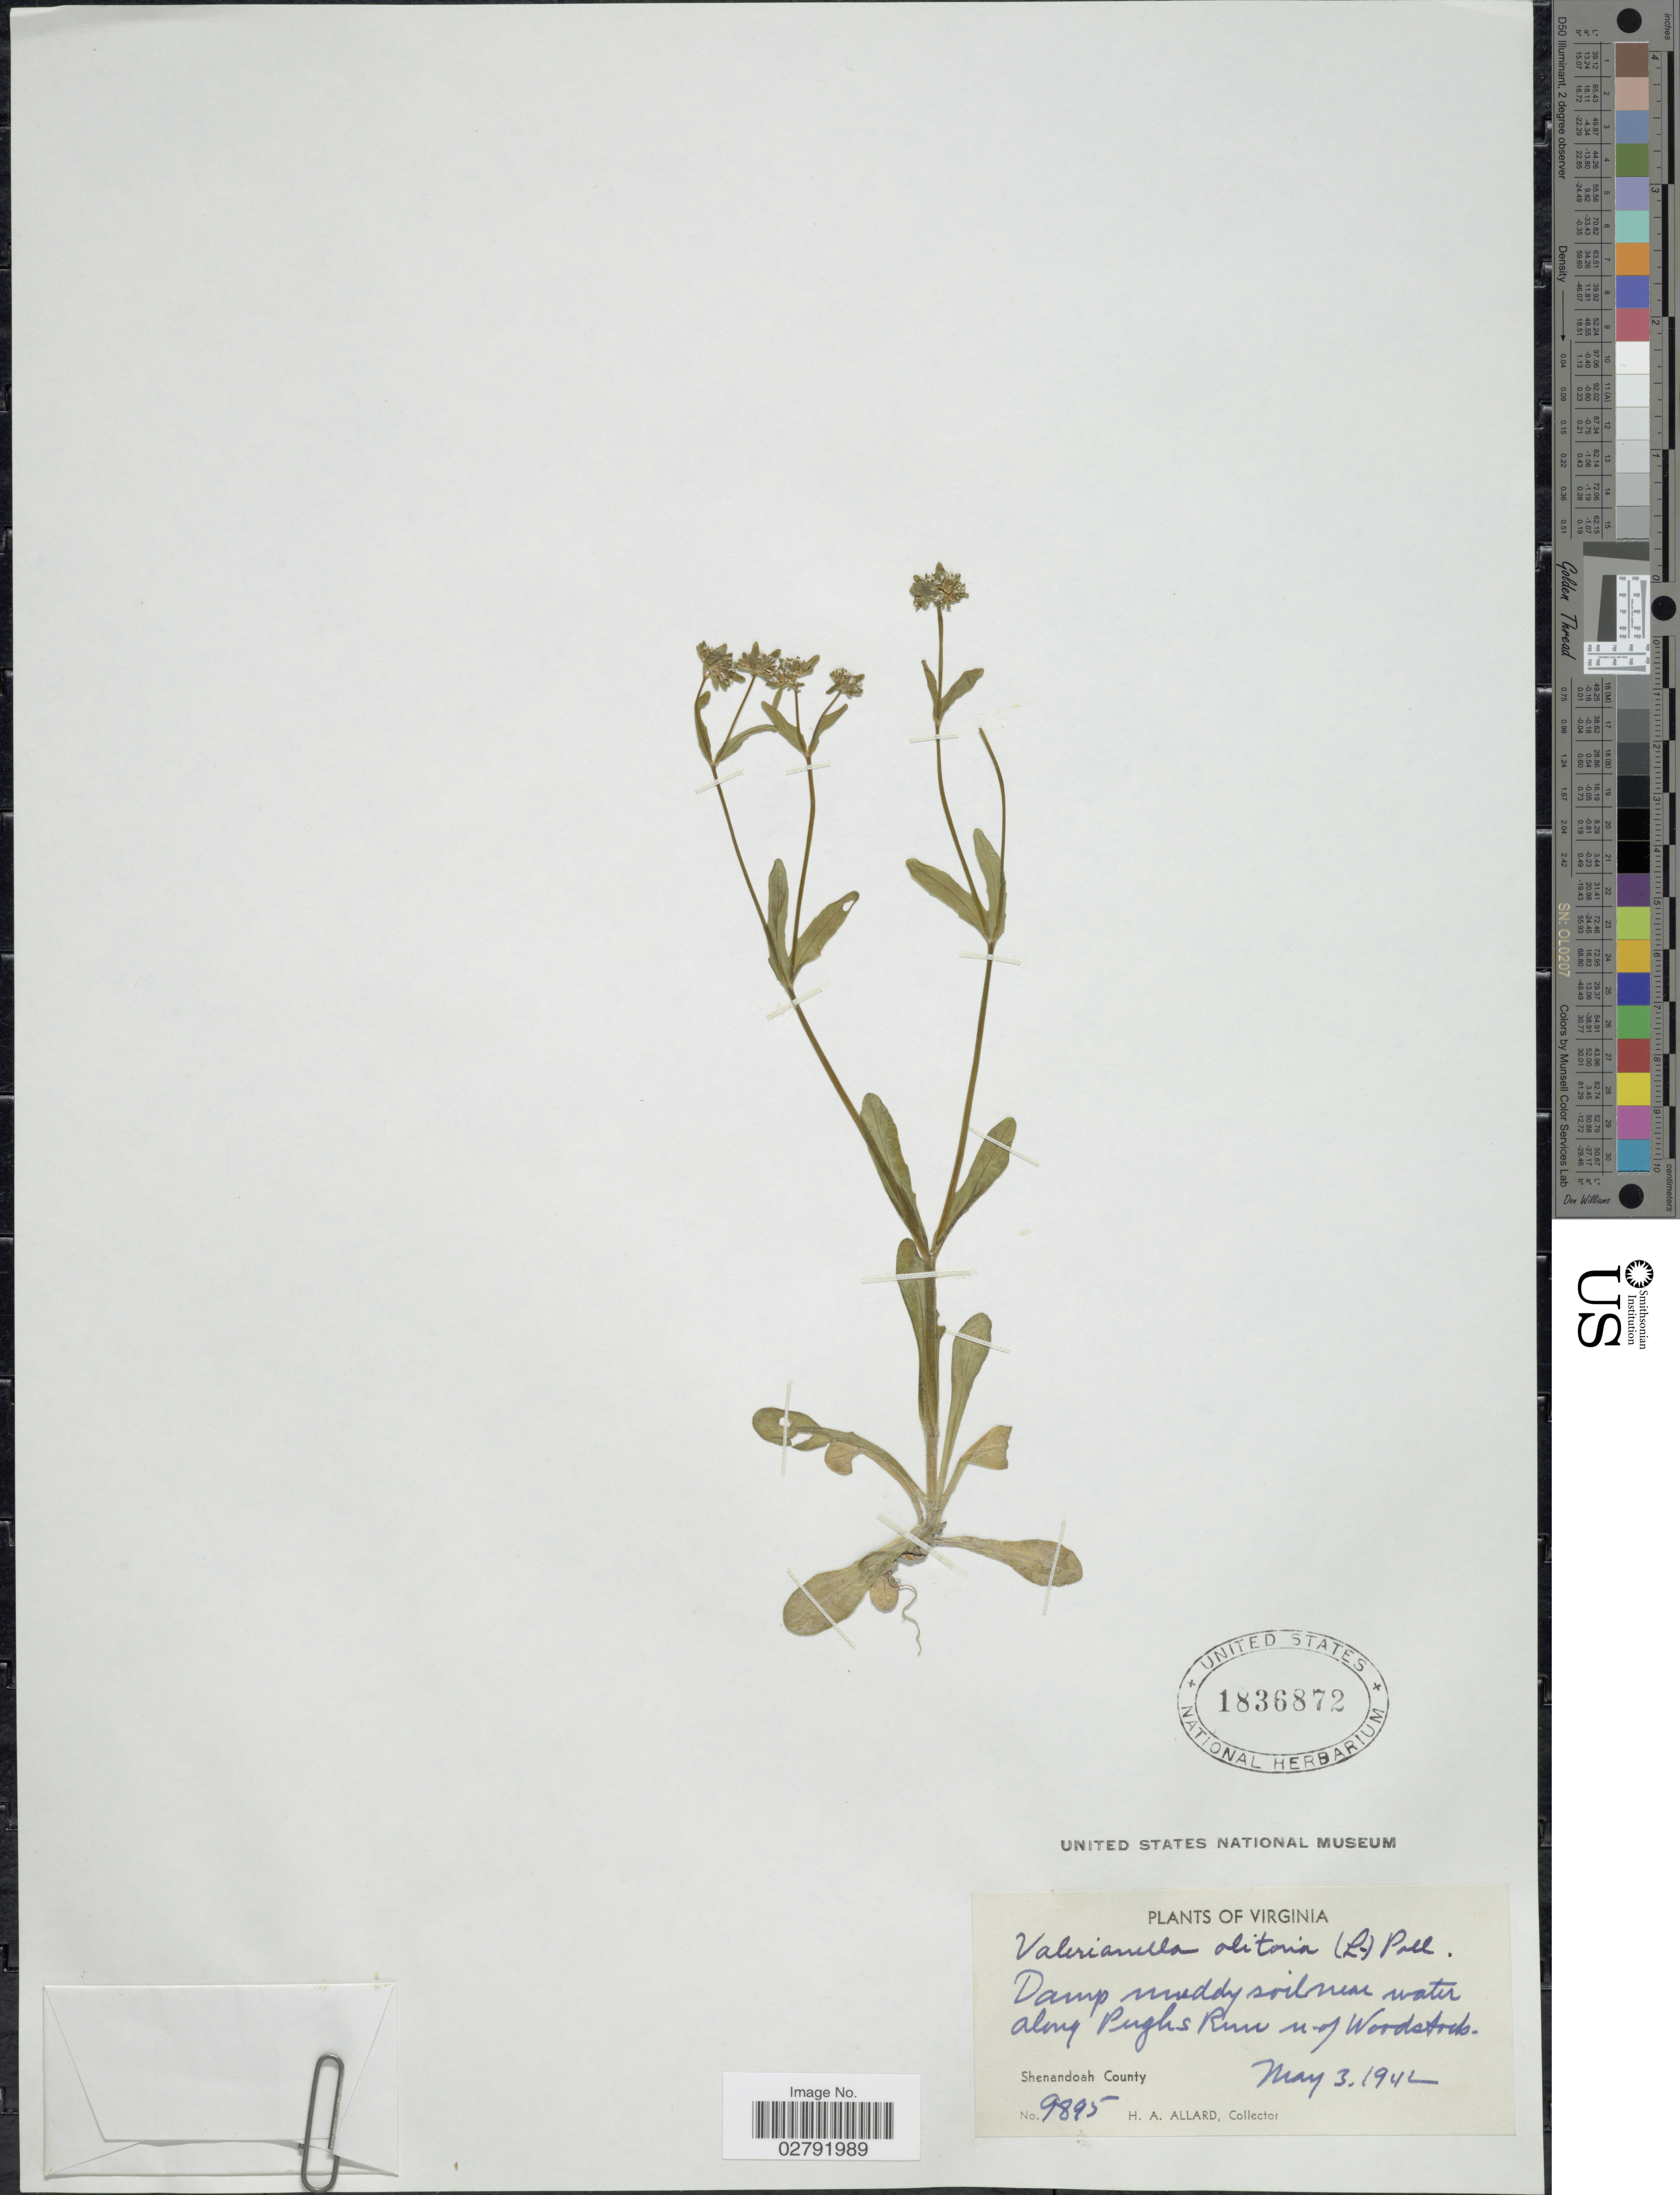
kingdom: Plantae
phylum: Tracheophyta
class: Magnoliopsida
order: Dipsacales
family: Caprifoliaceae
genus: Valerianella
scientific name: Valerianella olitoria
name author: (L.) Pollich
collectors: H. A. Allard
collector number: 9895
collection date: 1942-05-03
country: United States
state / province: Virginia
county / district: Shenandoah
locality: Along Pughs Run, N. of Woodstock. Shenandoah County.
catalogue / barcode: US 1836872